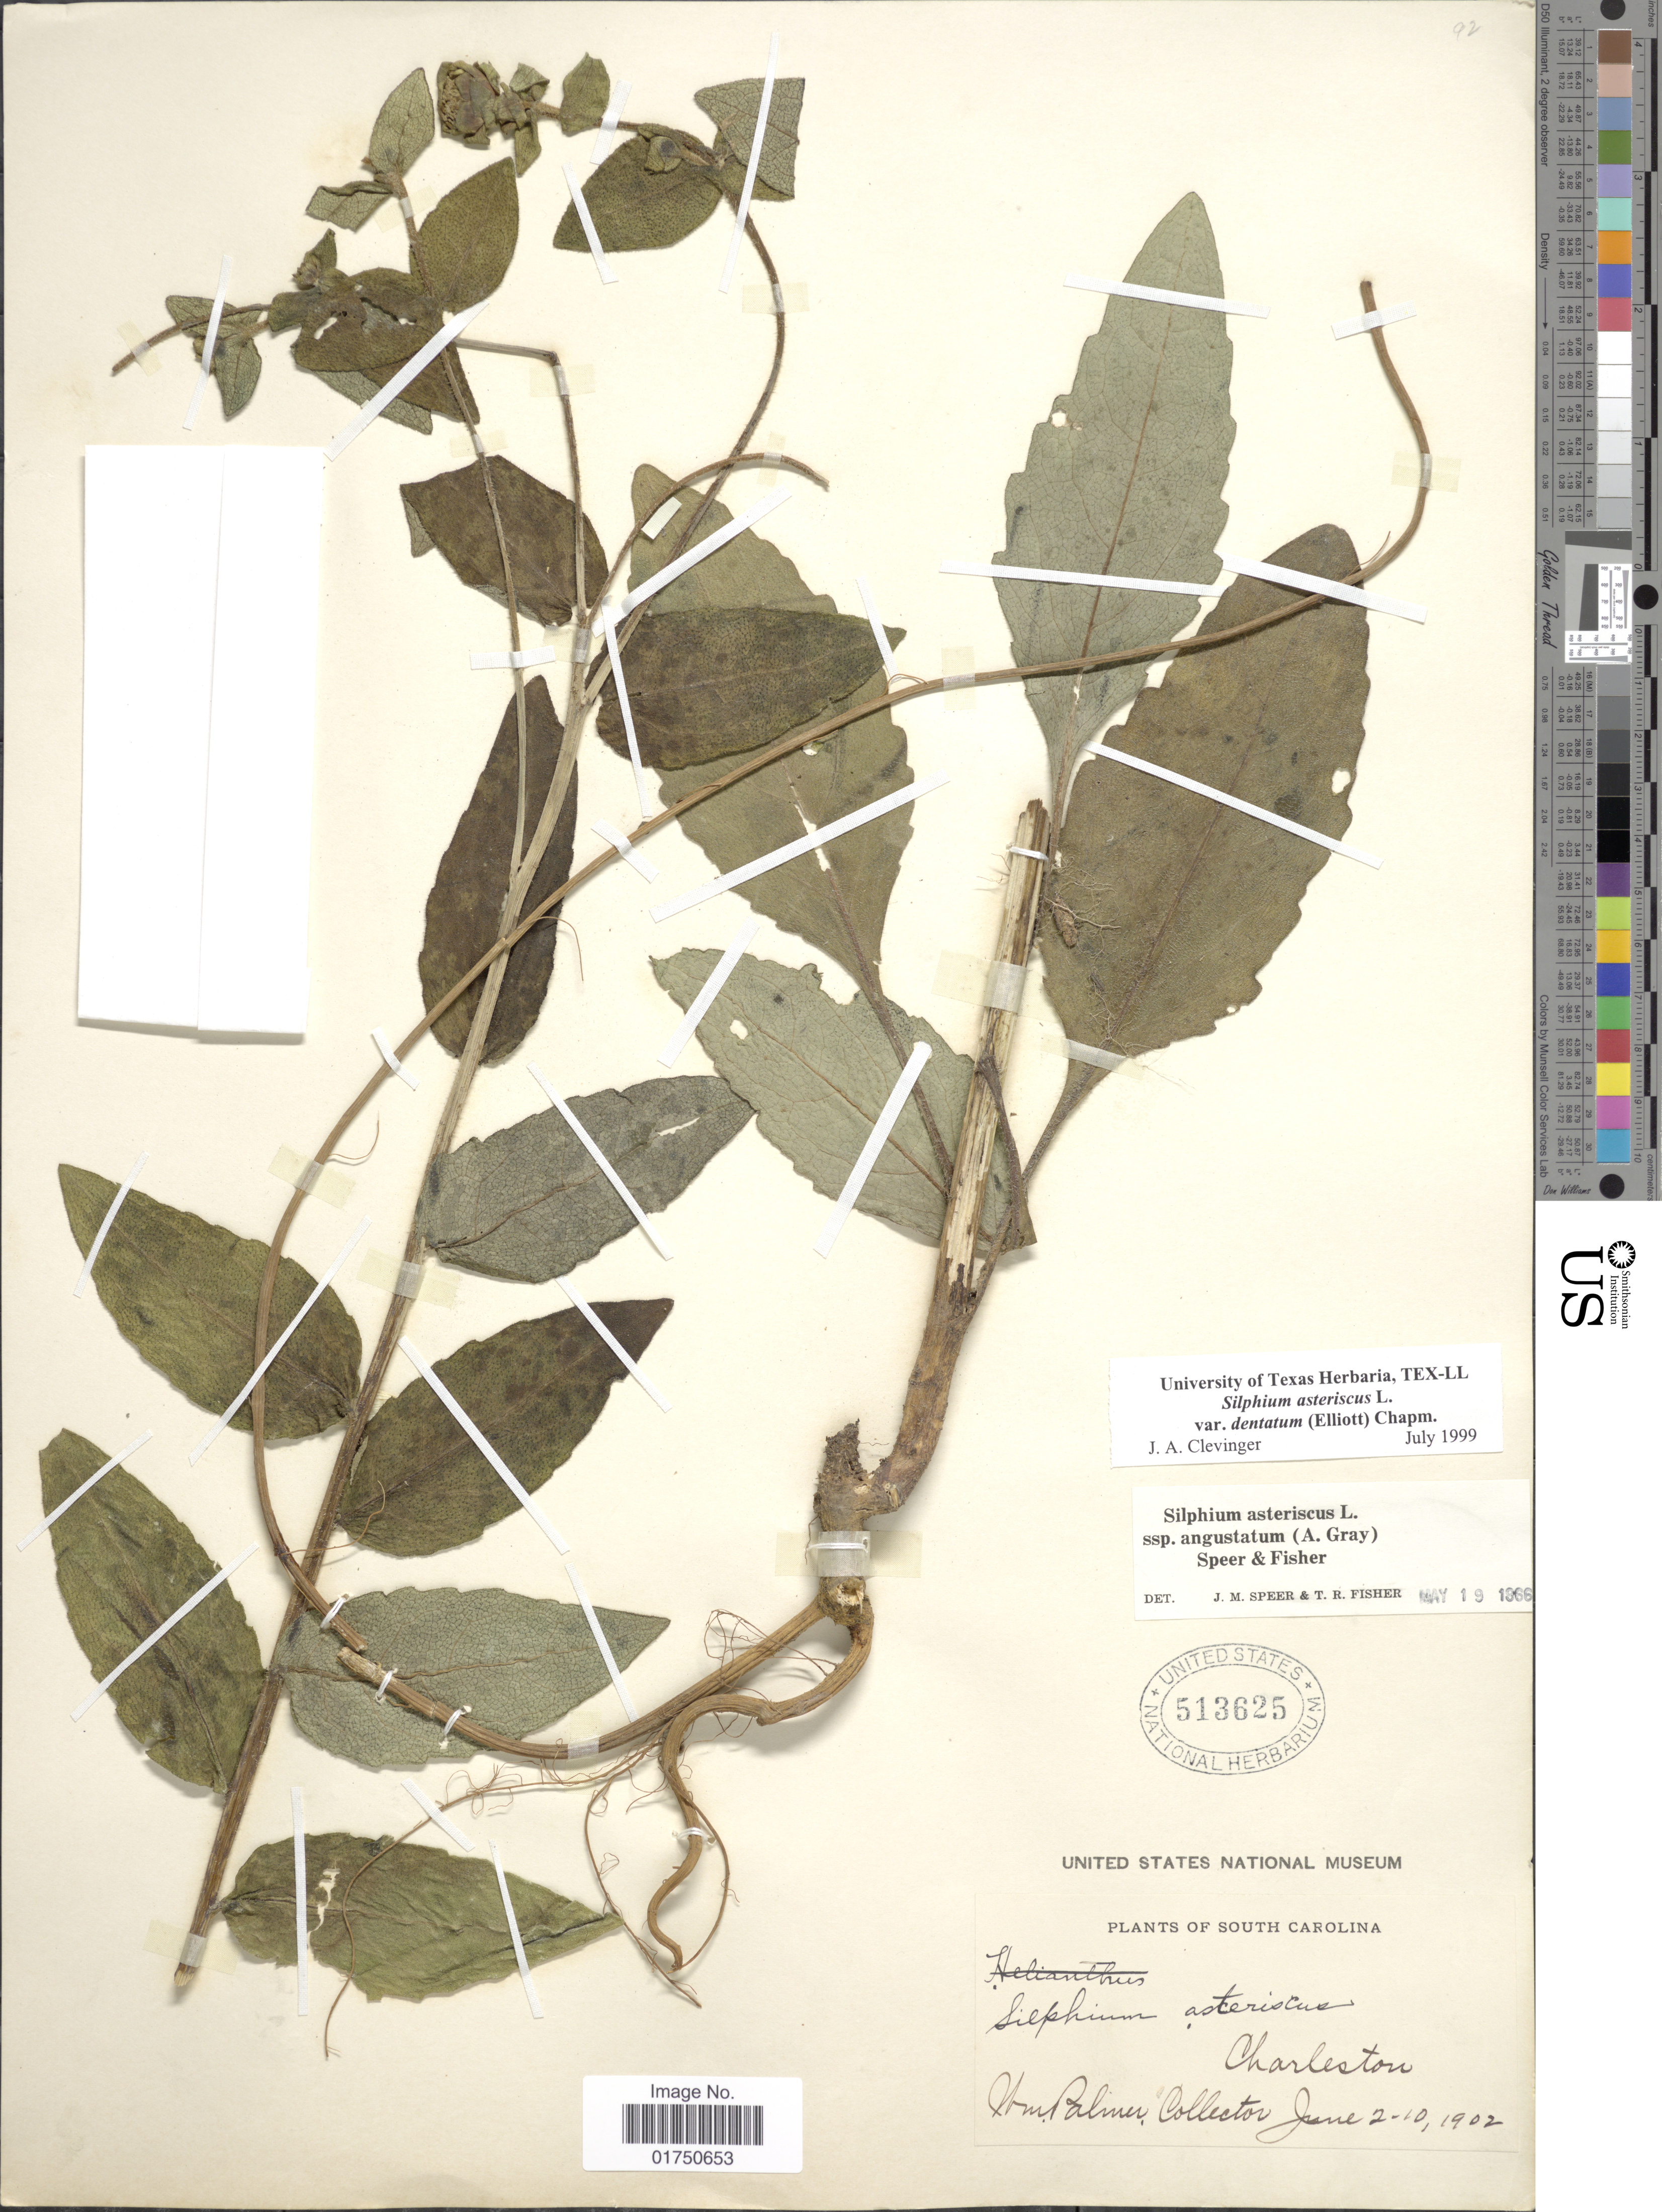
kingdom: Plantae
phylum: Tracheophyta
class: Magnoliopsida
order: Asterales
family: Asteraceae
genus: Silphium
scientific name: Silphium asteriscus var. dentatum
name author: (Elliott) Chapm.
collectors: W. Palmer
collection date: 1902-06-02/1902-06-10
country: United States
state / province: South Carolina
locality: Charleston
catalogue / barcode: US 513625